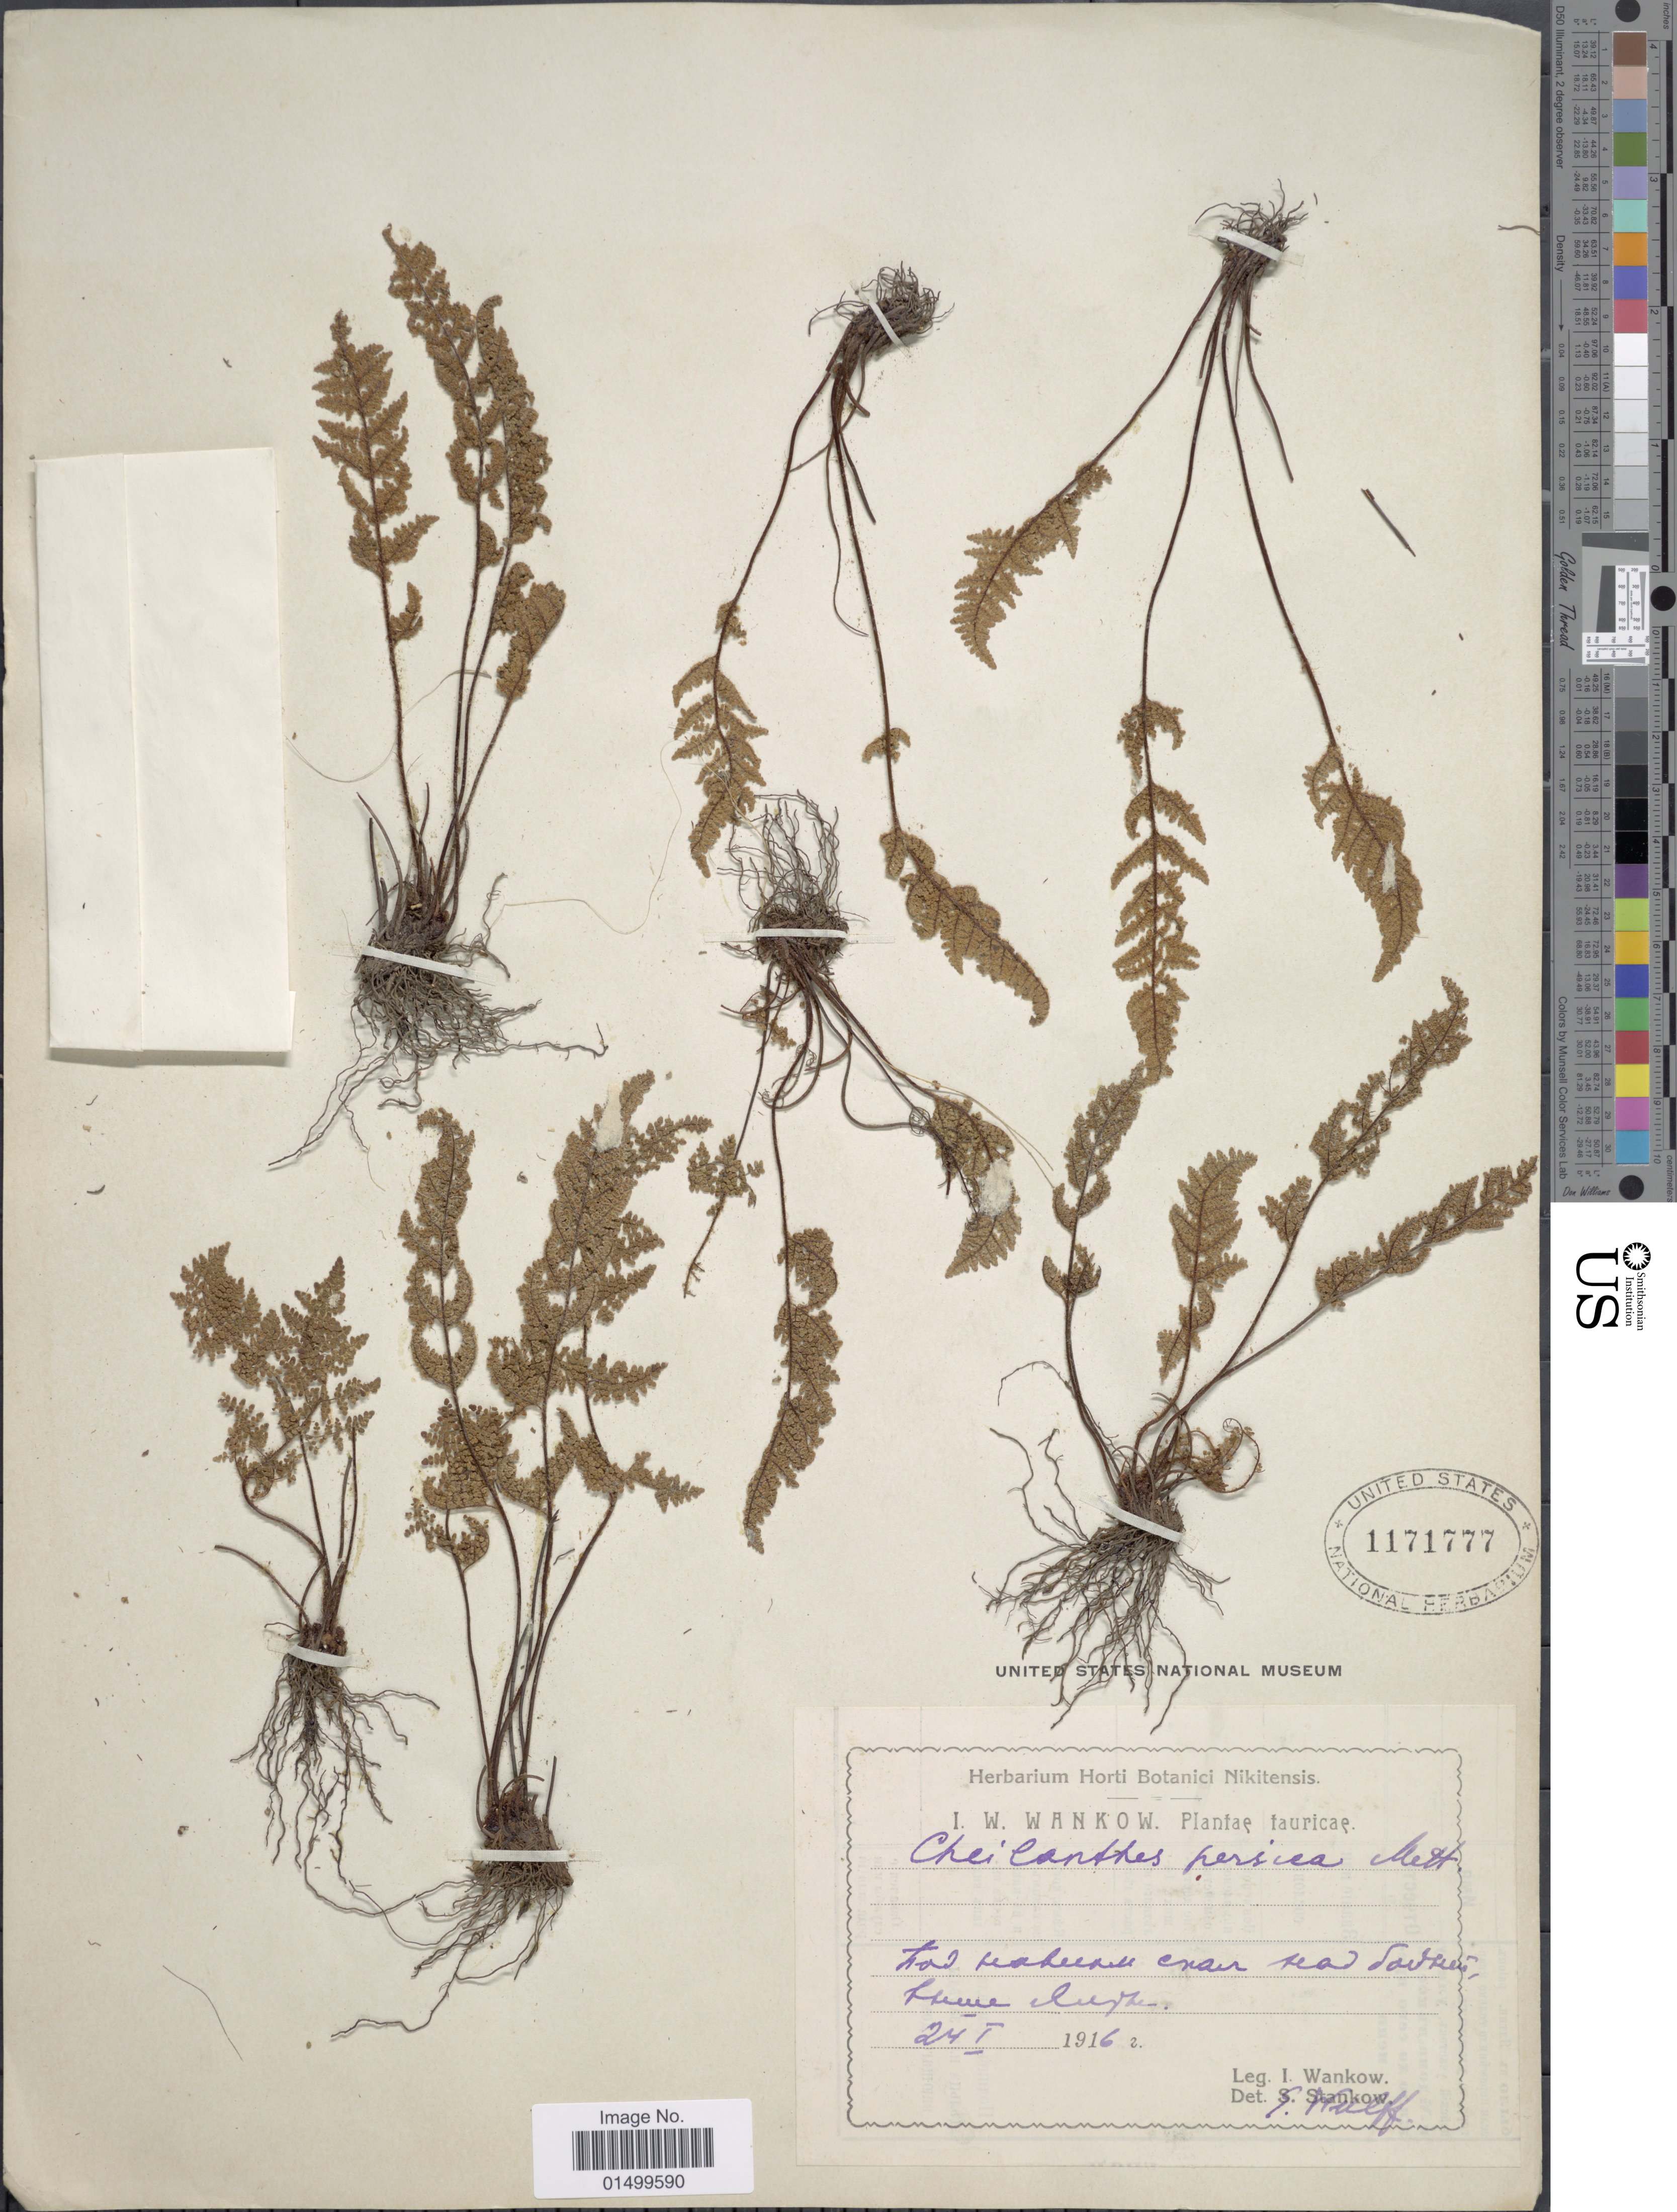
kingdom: Plantae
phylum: Tracheophyta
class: Polypodiopsida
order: Polypodiales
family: Pteridaceae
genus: Cheilanthes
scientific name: Cheilanthes persica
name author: (Bory) Mett. ex Kuhn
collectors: I. Wankow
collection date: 1916-01-24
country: Ukraine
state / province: Crimea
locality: Above Yalta.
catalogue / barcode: US 1171777